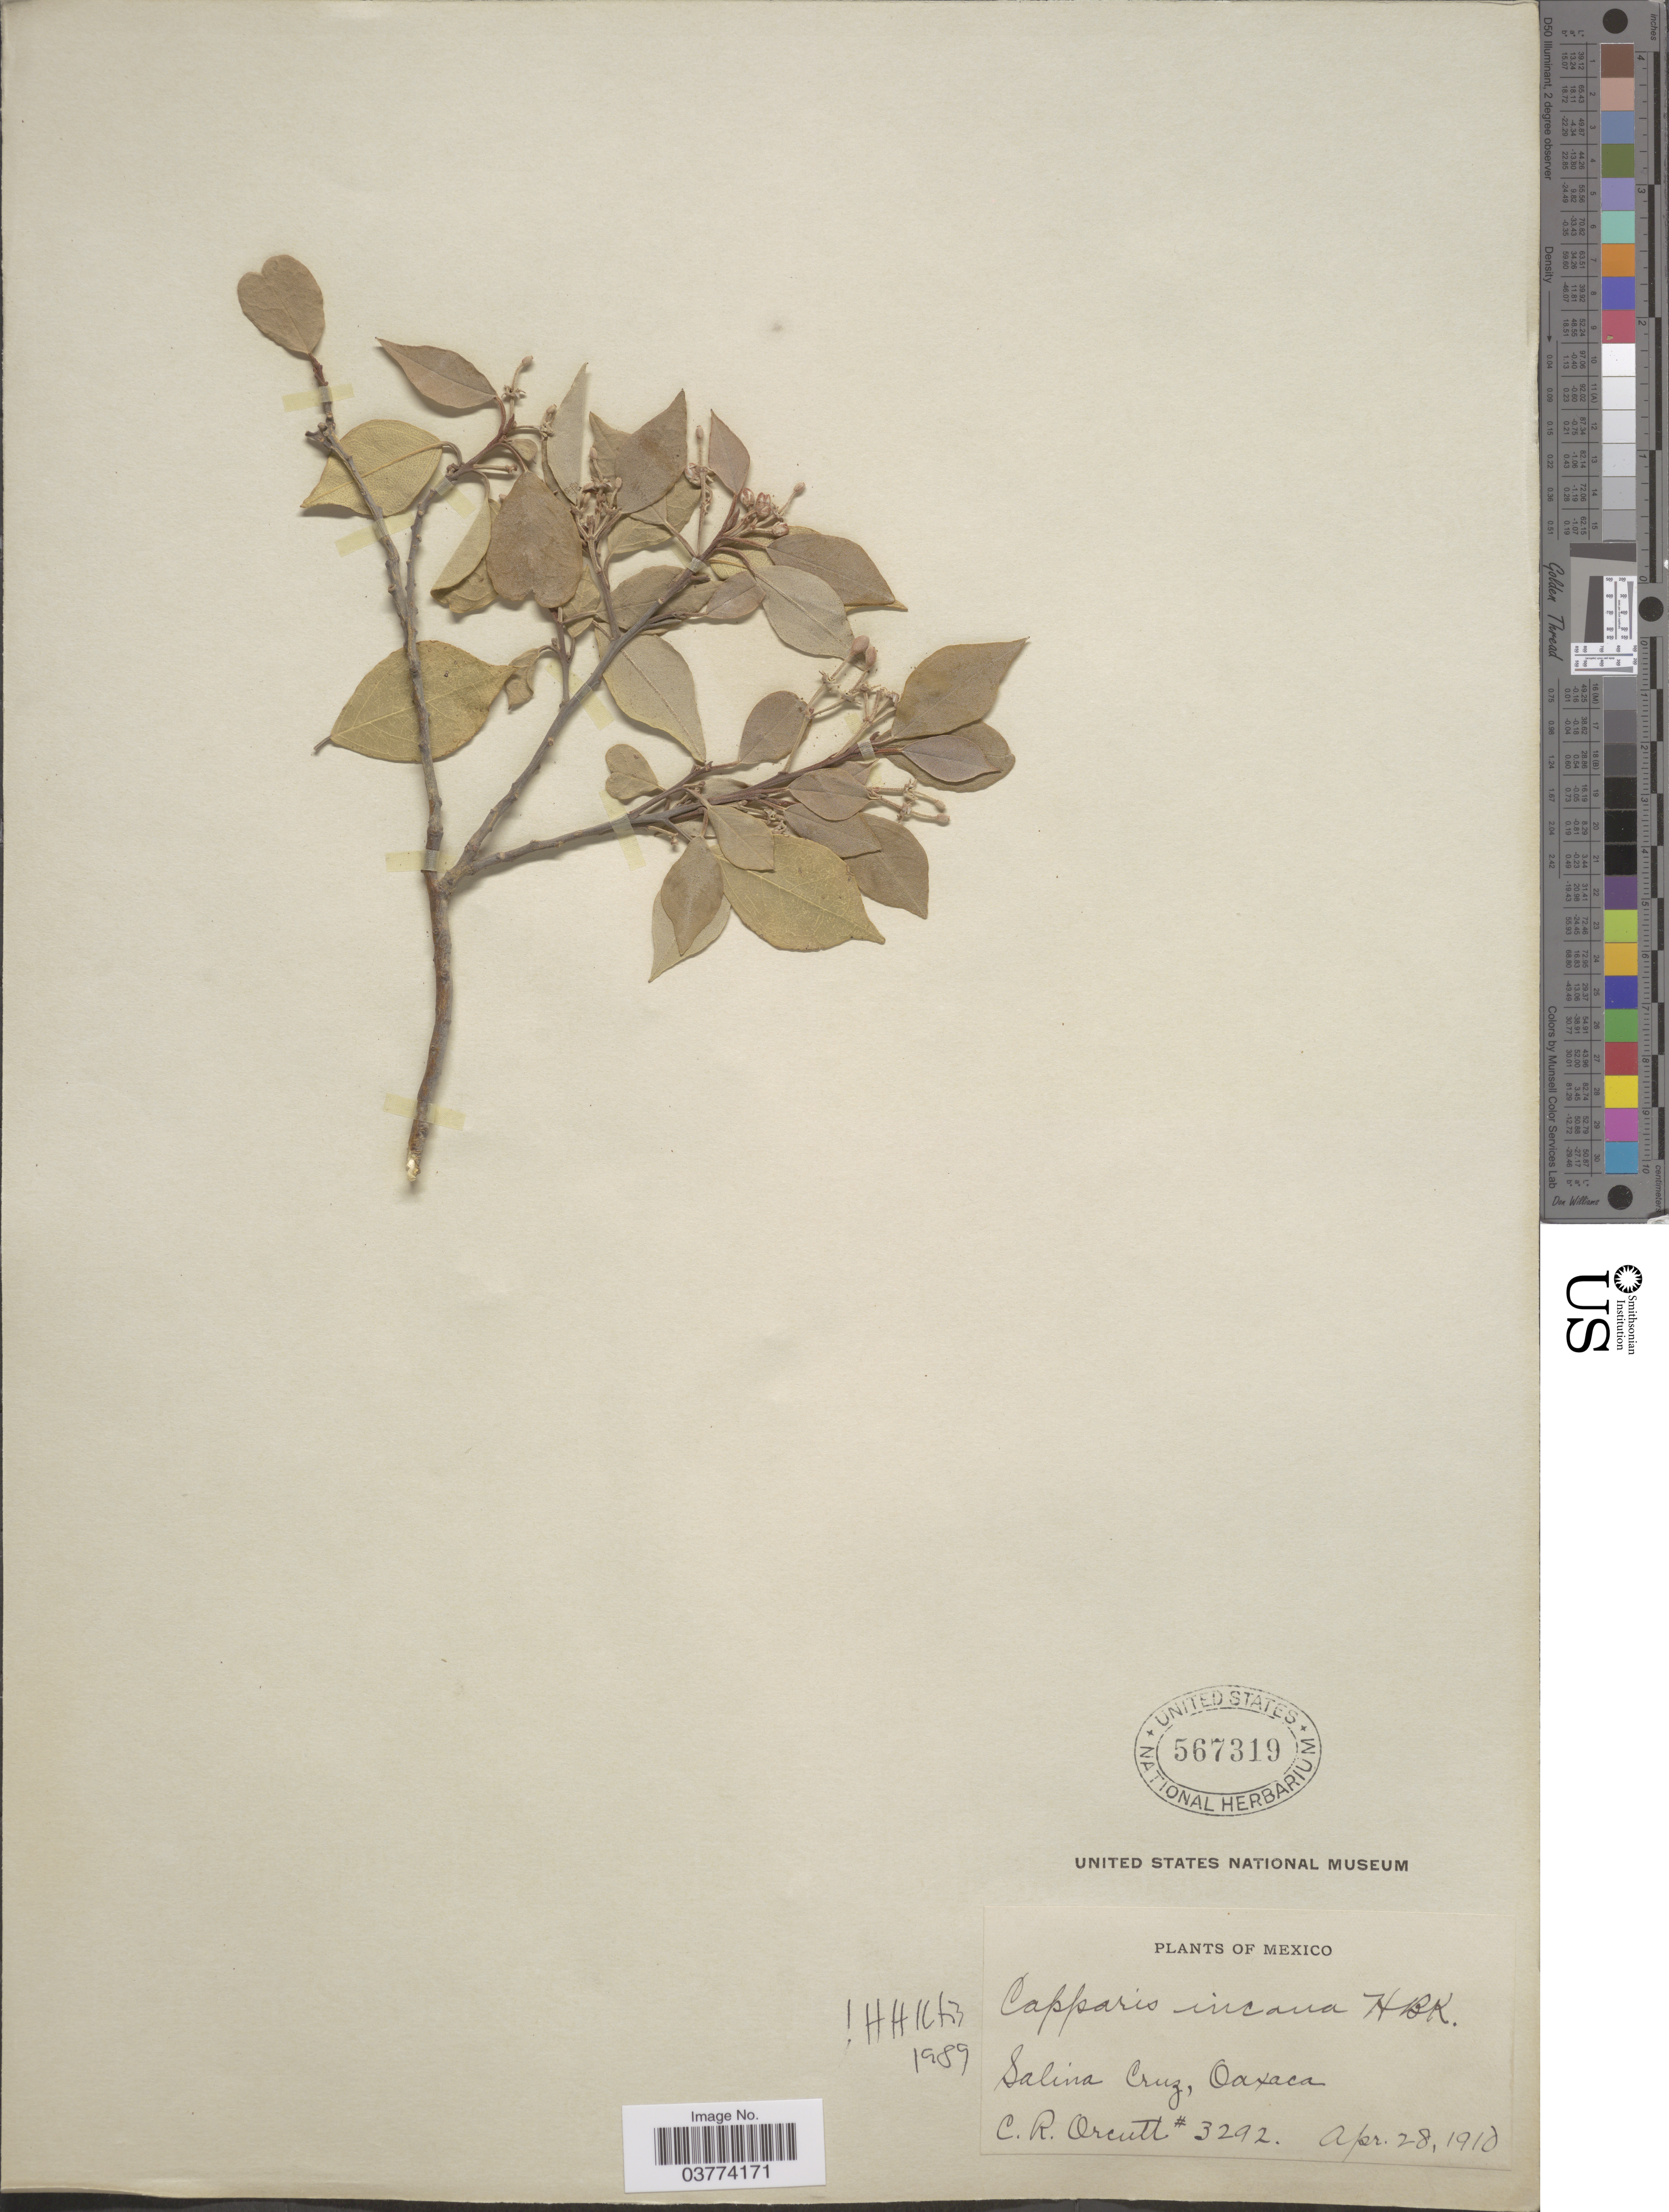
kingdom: Plantae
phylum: Tracheophyta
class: Magnoliopsida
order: Brassicales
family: Capparaceae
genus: Quadrella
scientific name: Quadrella incana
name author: (Kunth) Iltis & Cornejo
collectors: C. R. Orcutt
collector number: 3292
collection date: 1910-04-28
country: Mexico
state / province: Oaxaca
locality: Salina Cruz.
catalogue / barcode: US 567319